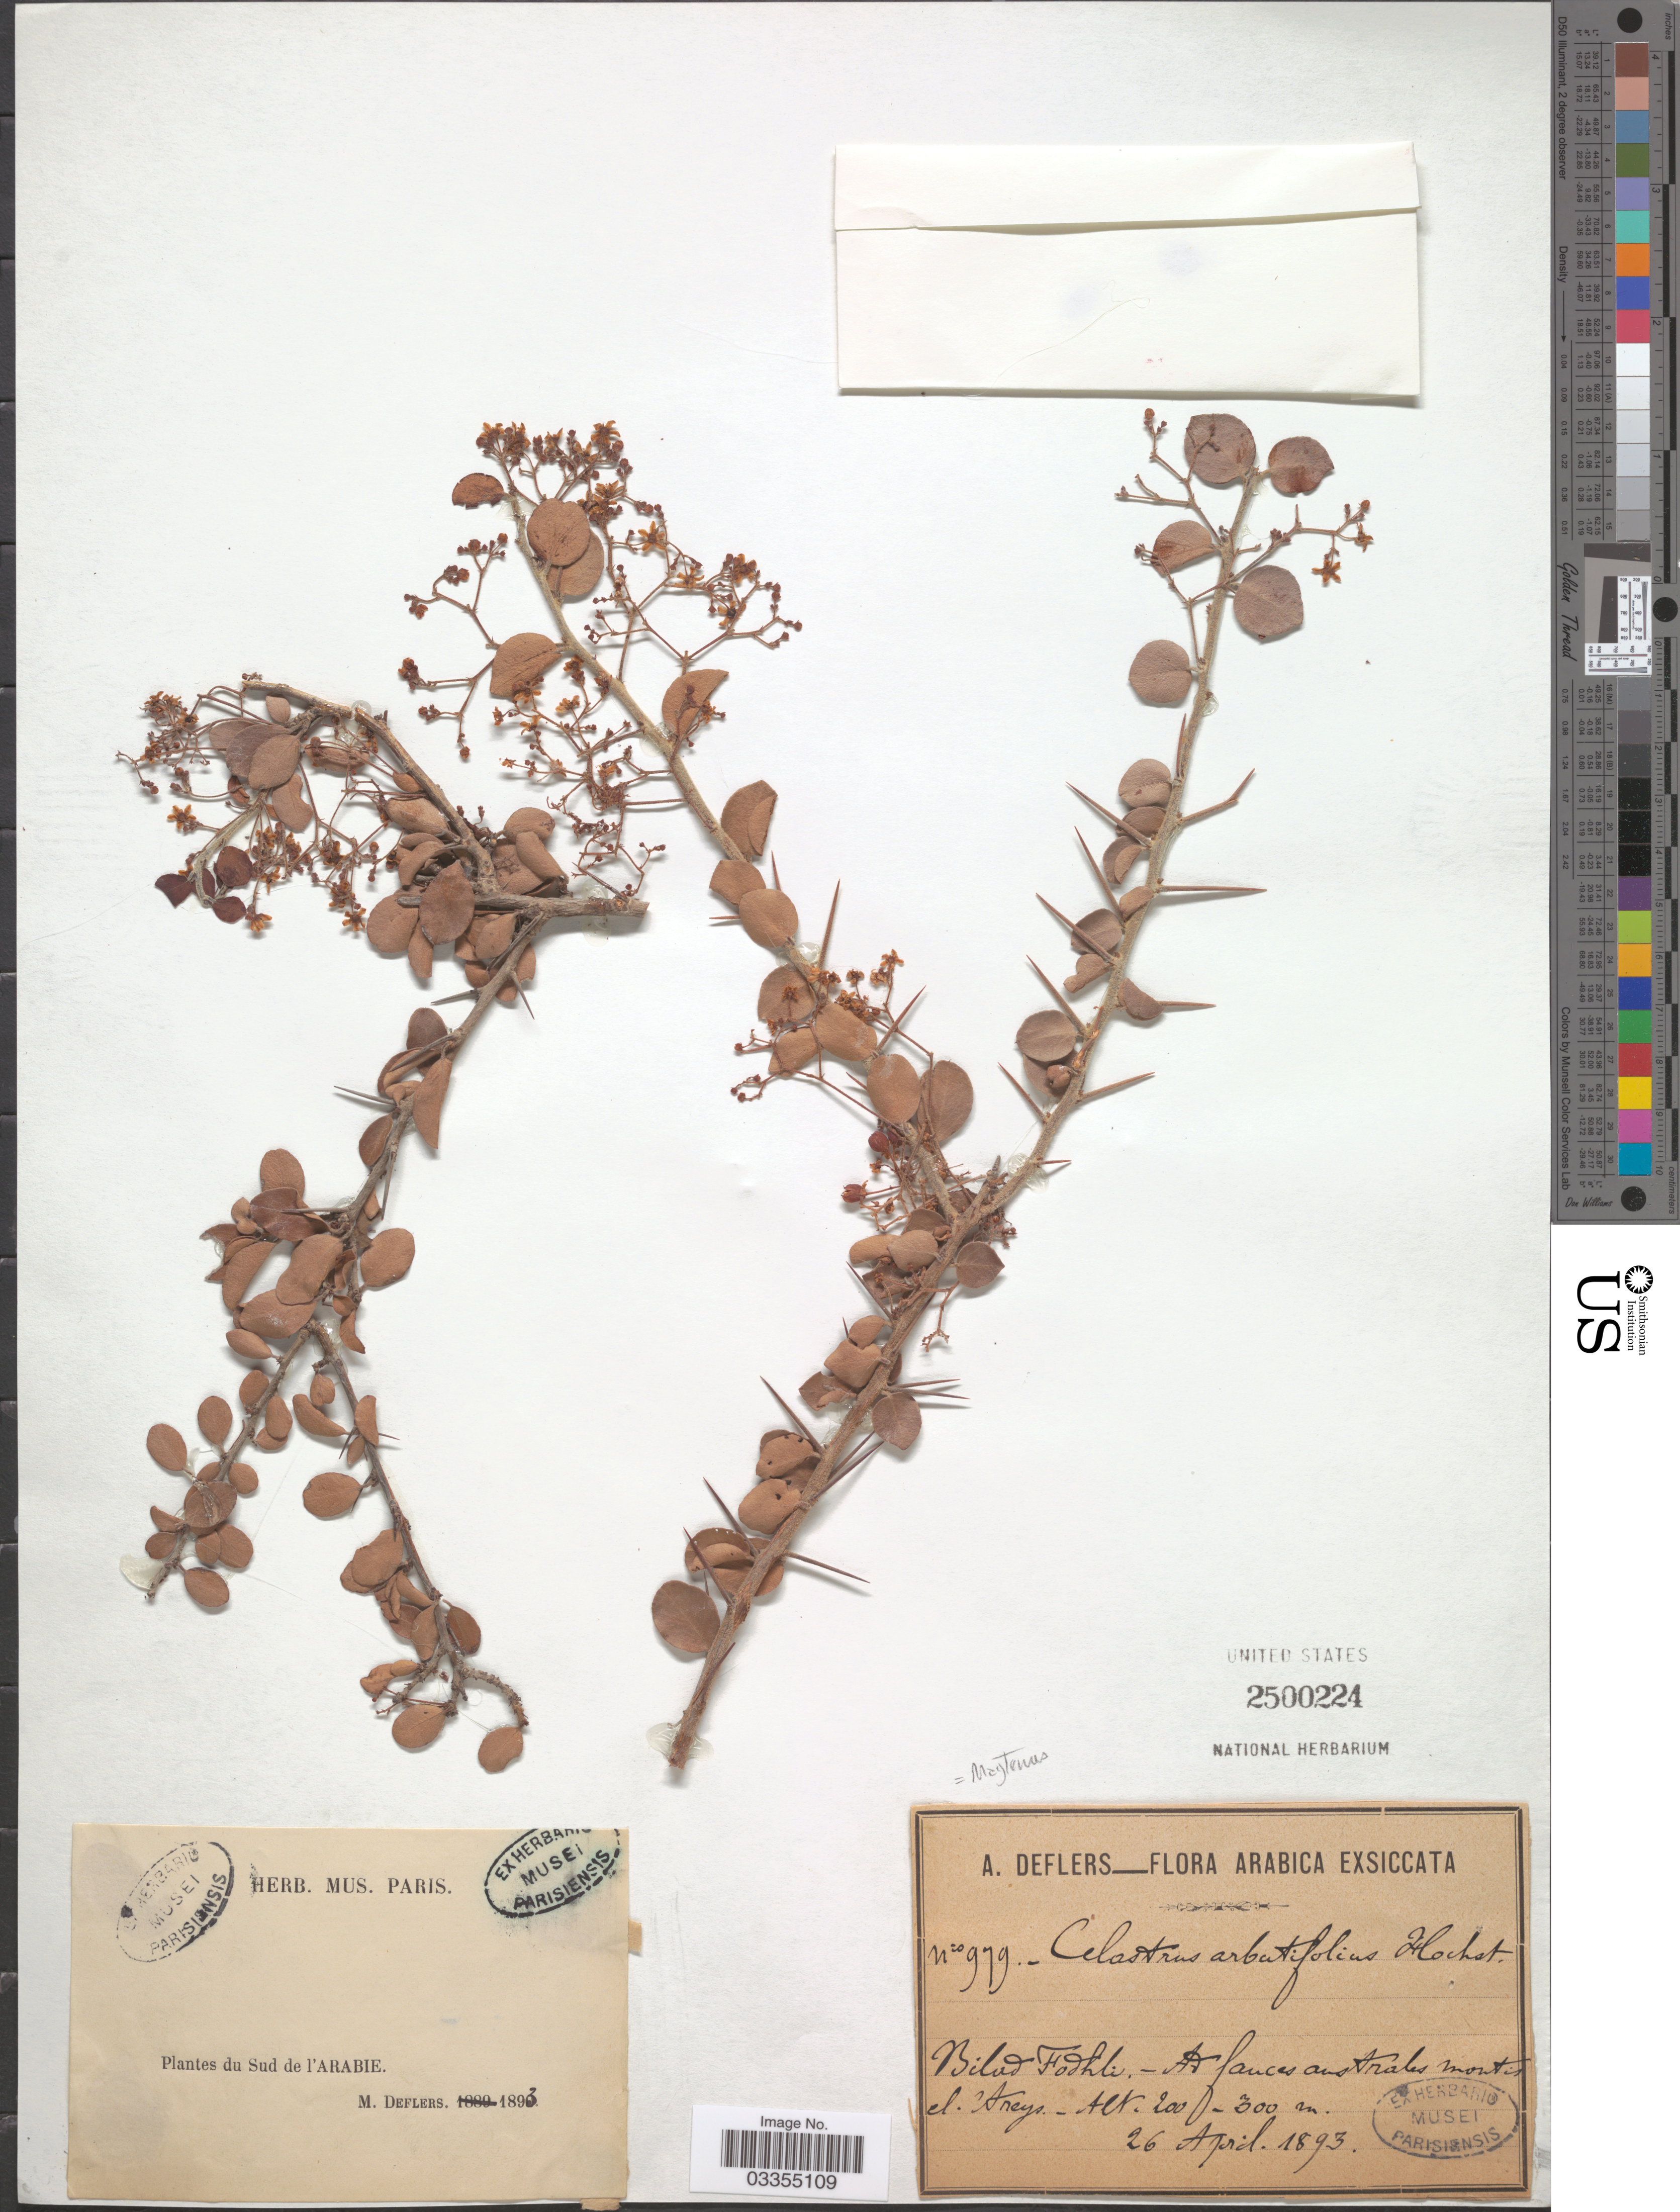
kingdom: Plantae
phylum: Tracheophyta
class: Magnoliopsida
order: Celastrales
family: Celastraceae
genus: Gymnosporia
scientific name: Gymnosporia arbutifolia subsp. arbutifolia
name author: (Hochst. ex A. Rich.) Loes.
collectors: A. Deflers & M. Deflers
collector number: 979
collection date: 1893-04-26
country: Saudi Arabia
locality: Sud de l'Arabie. Bilad Fadhli - Af fauces australes montis el Areys.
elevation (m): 200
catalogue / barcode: US 2500224